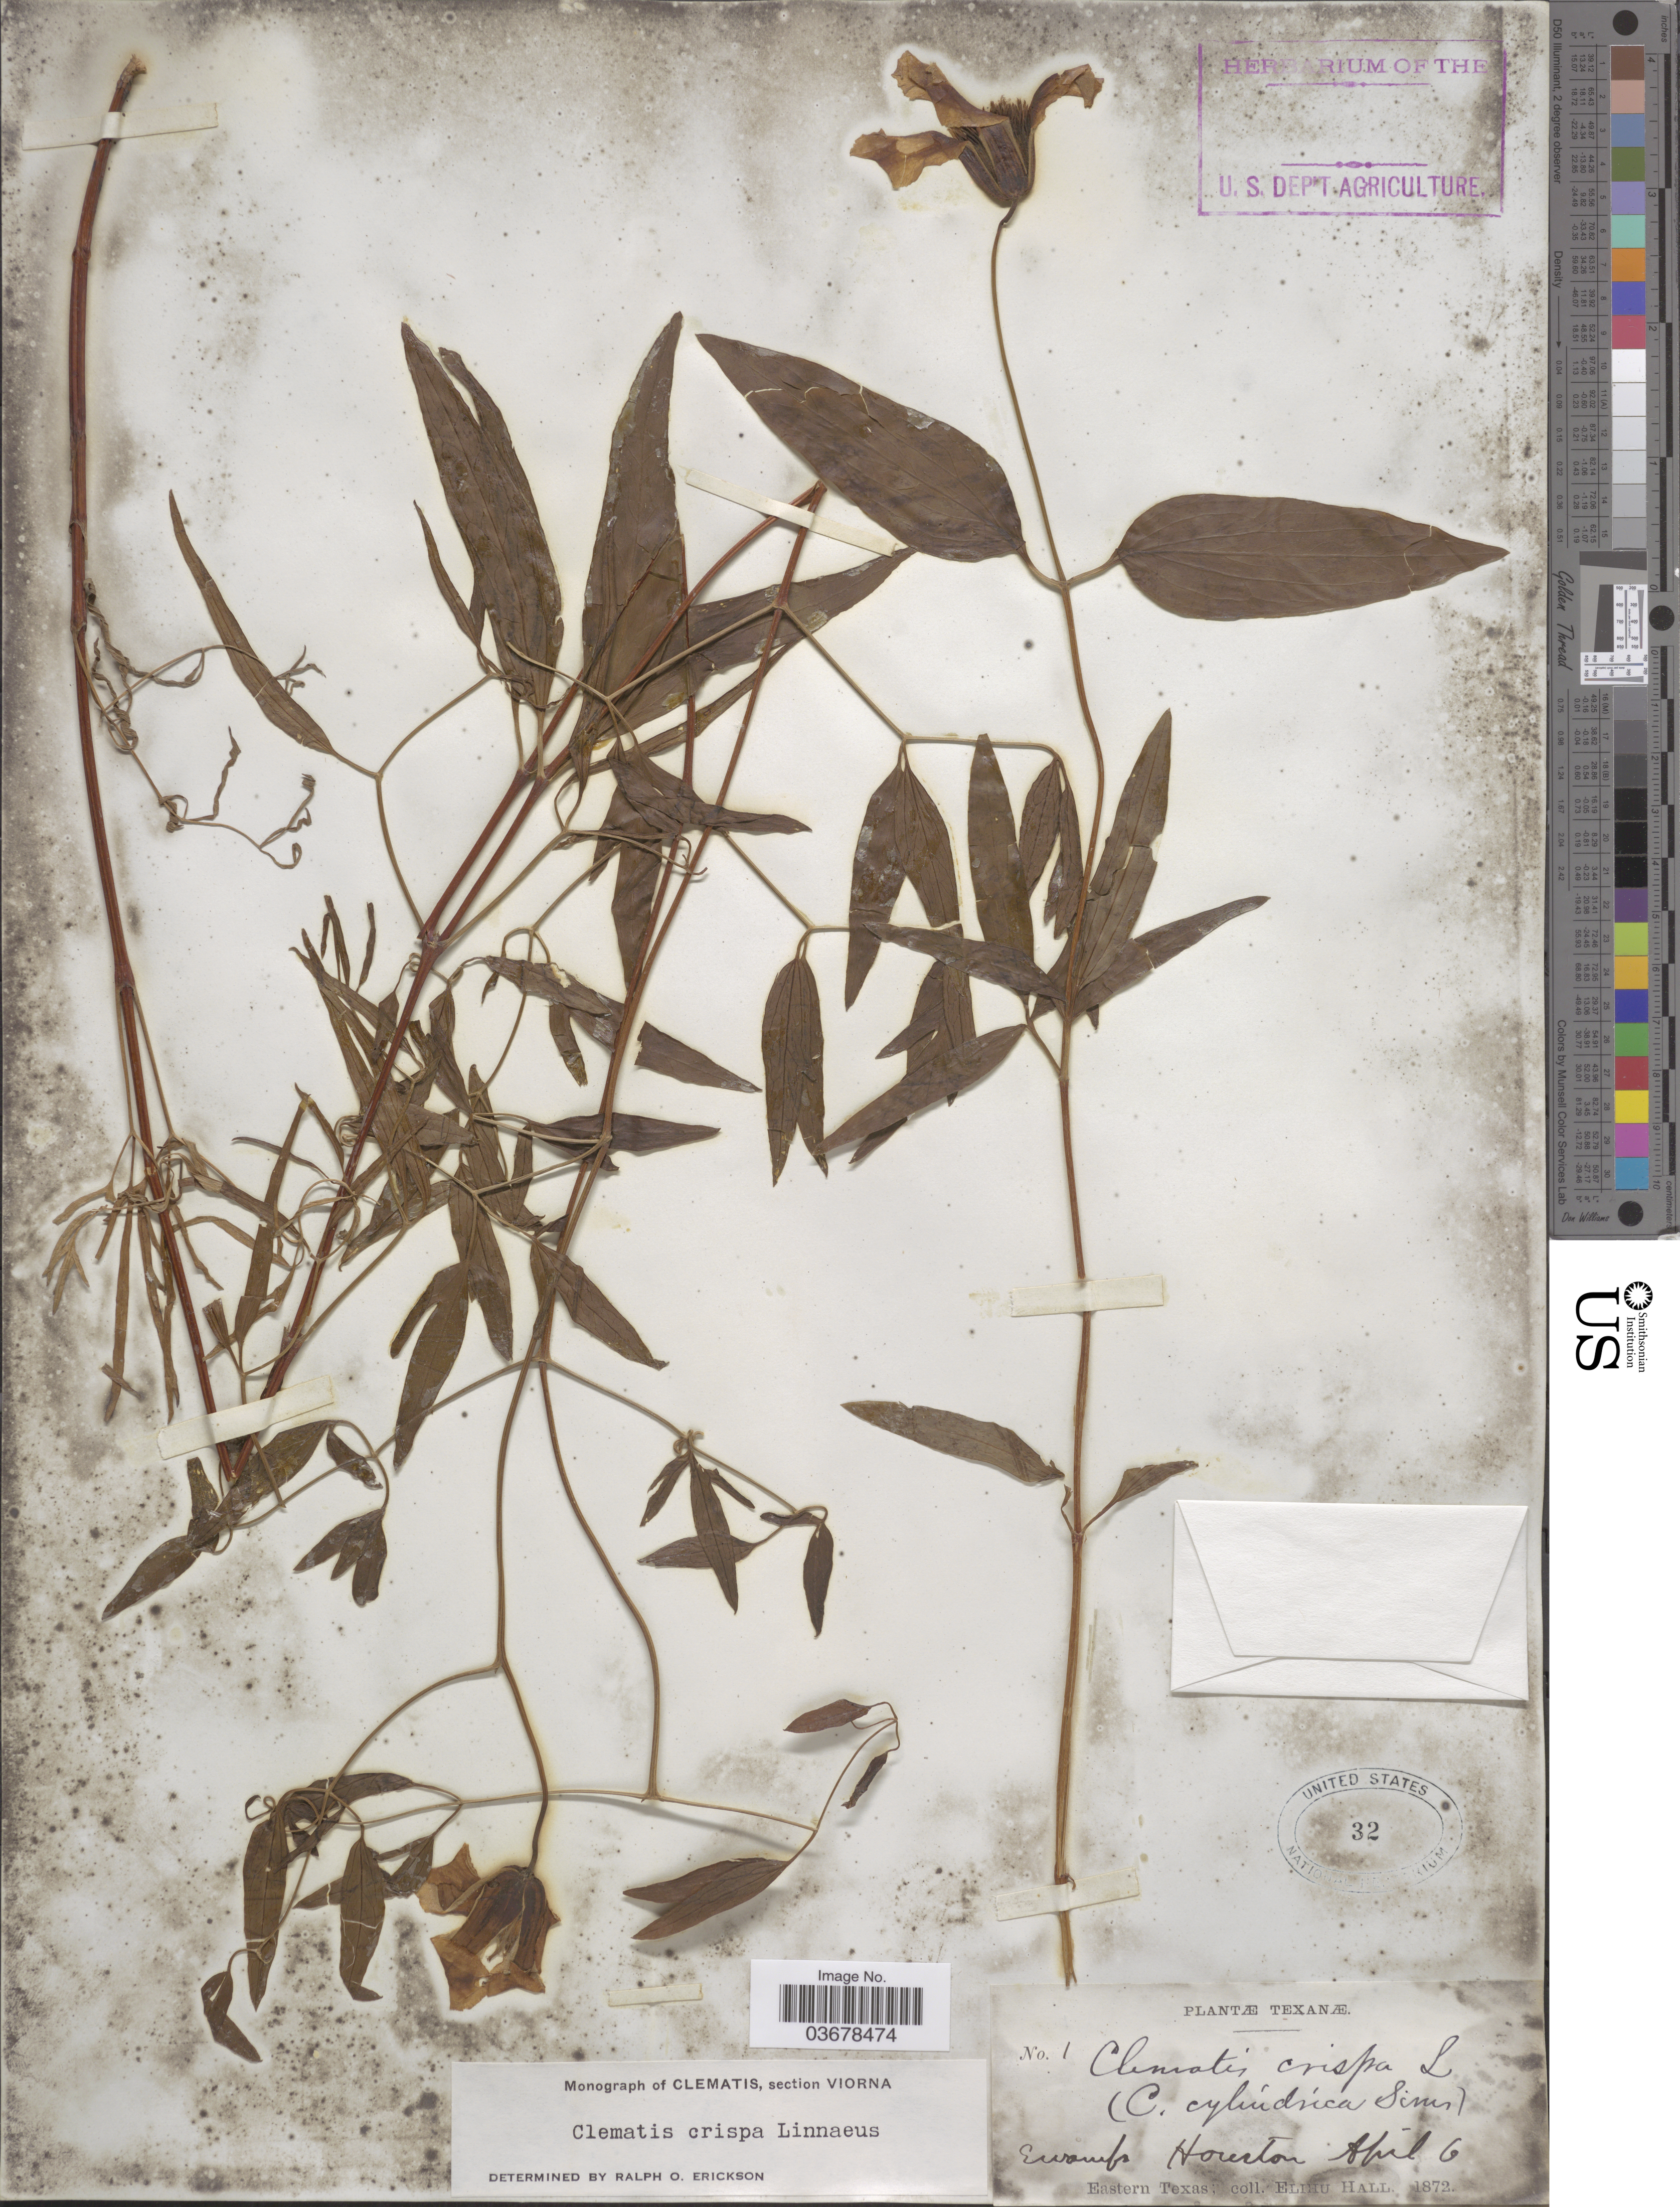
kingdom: Plantae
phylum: Tracheophyta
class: Magnoliopsida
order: Ranunculales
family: Ranunculaceae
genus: Clematis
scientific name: Clematis viorna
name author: L.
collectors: E. Hall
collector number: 1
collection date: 1872-04-06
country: United States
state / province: Texas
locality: Swamps, Houston. Eastern Texas.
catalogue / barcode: US 32